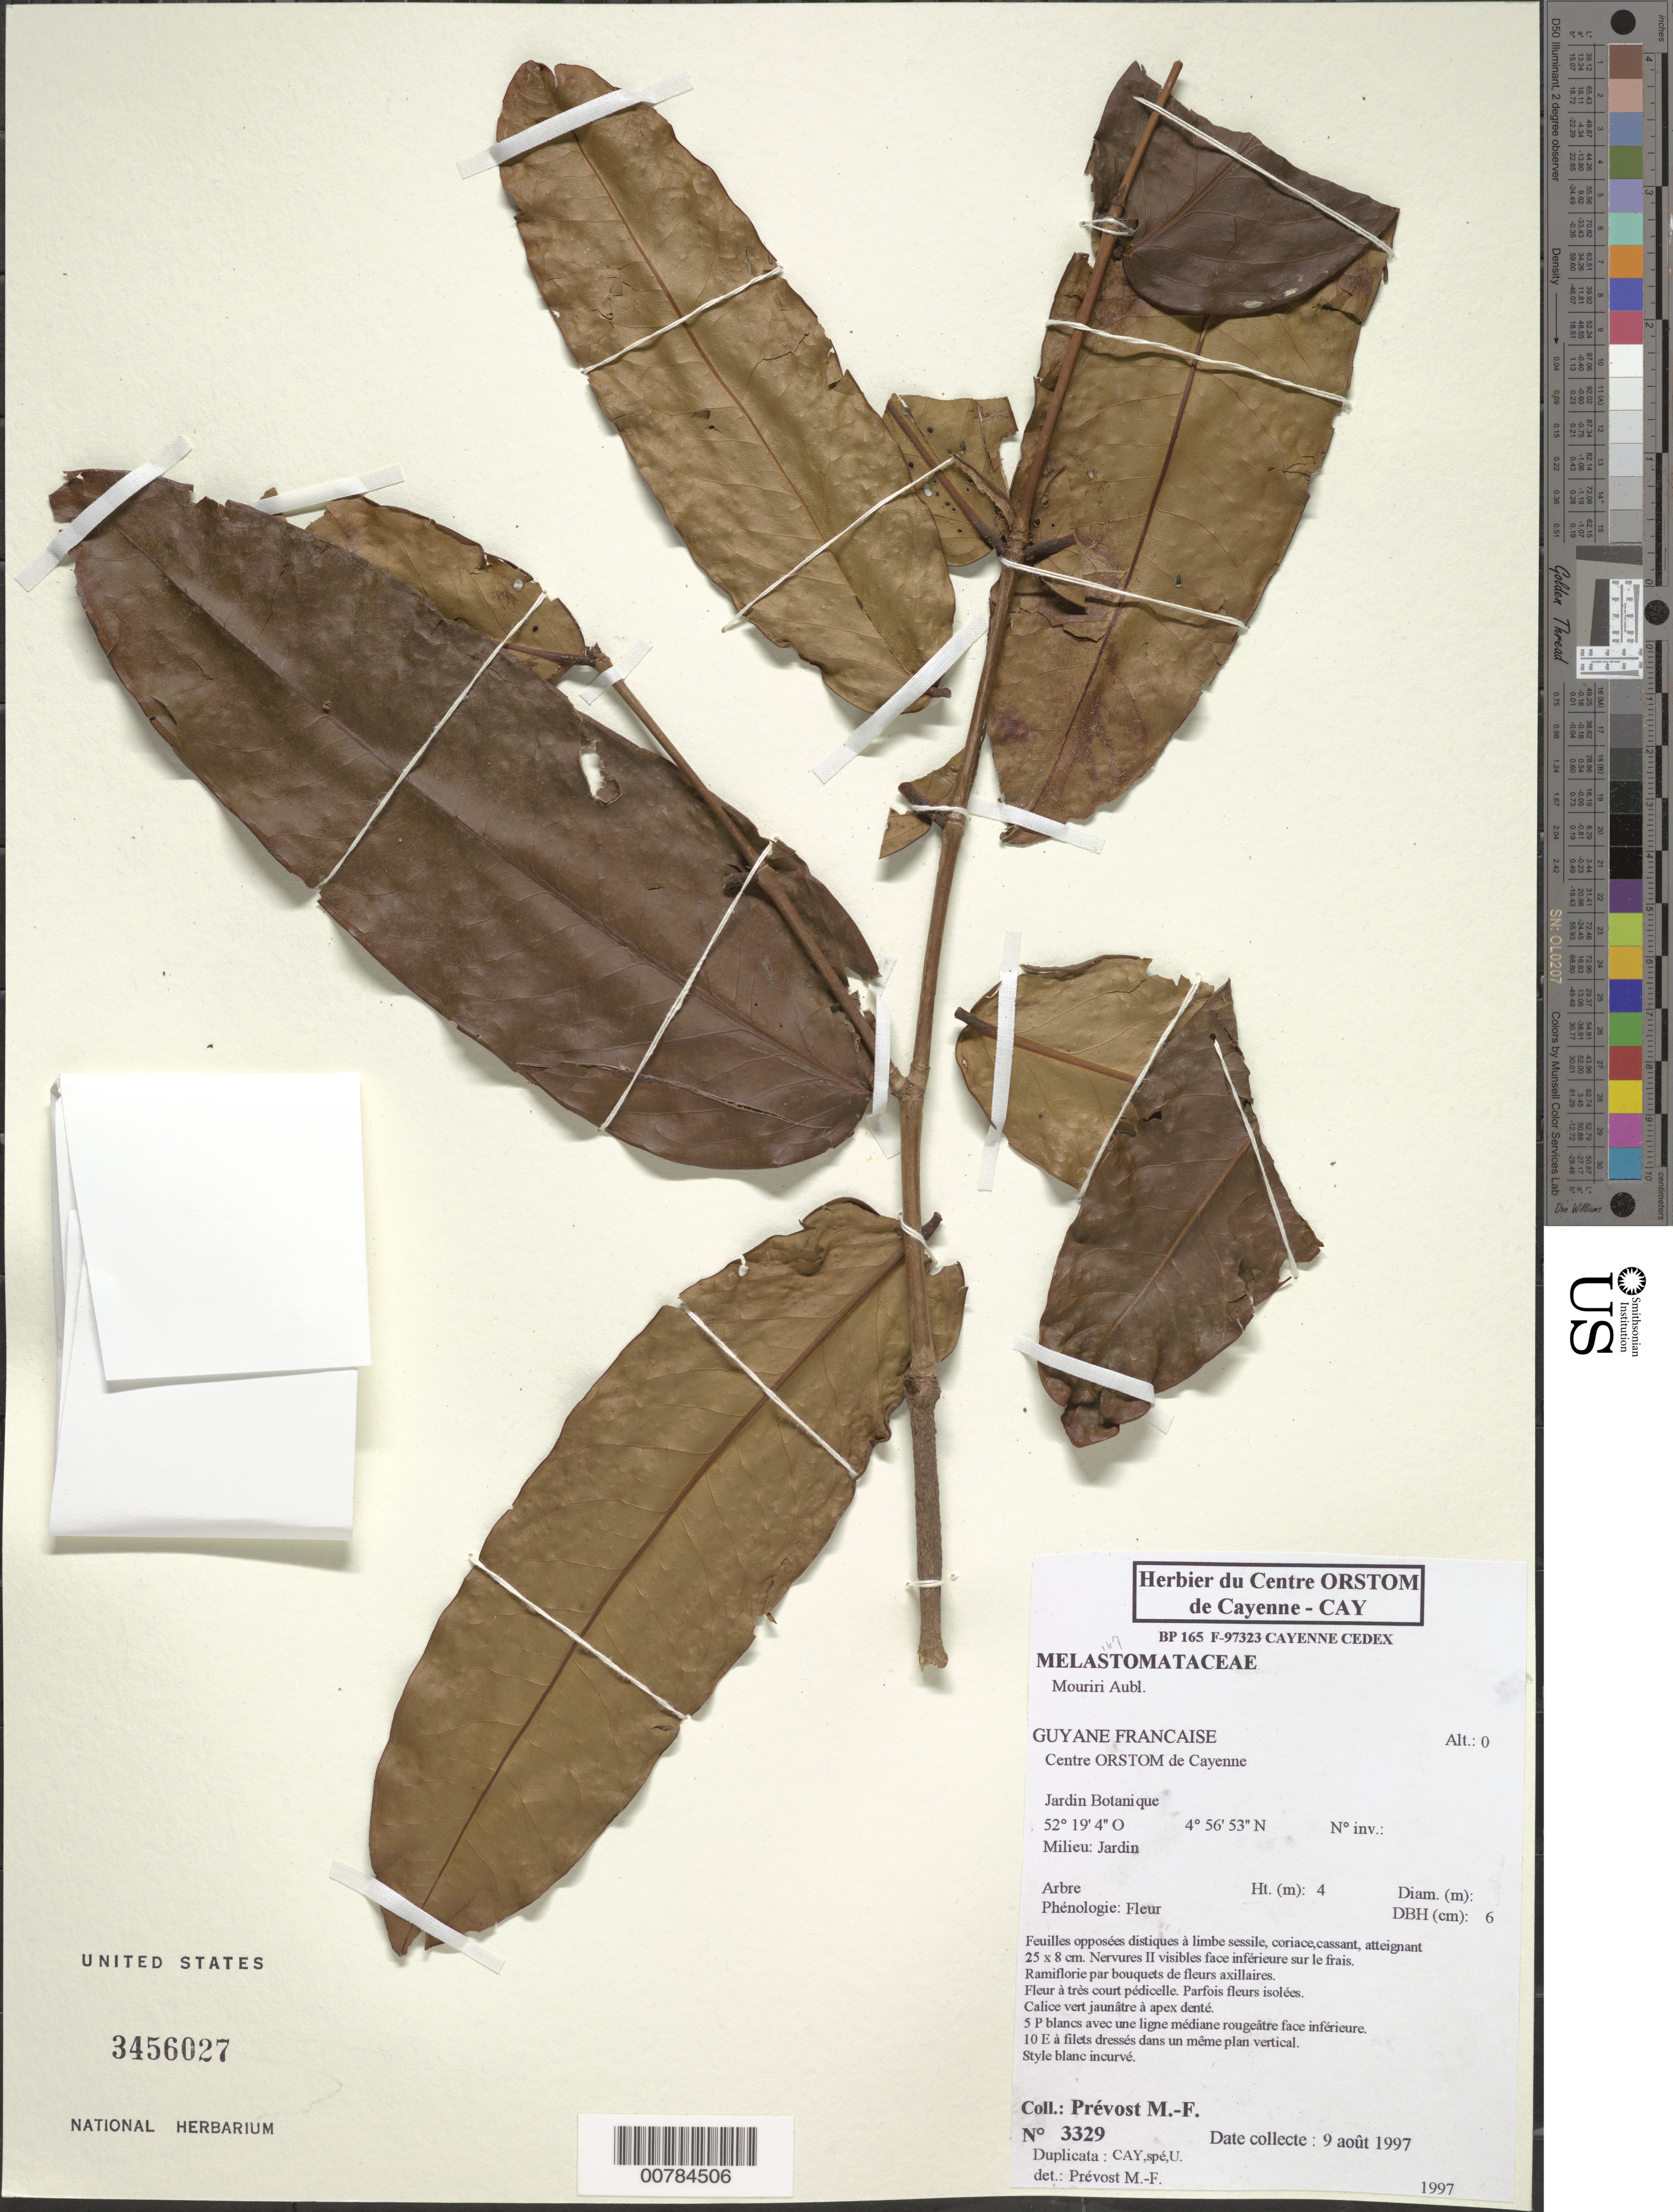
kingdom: Plantae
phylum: Tracheophyta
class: Magnoliopsida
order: Myrtales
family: Melastomataceae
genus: Mouriri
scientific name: Mouriri sp.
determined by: Prévost, M.-F.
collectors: M.-F. Prévost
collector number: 3329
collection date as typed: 9-Aug-97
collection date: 1997-08-09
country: French Guiana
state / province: Cayenne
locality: Centre ORSTOM de Cayenne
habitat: Garden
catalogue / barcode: US 3456027